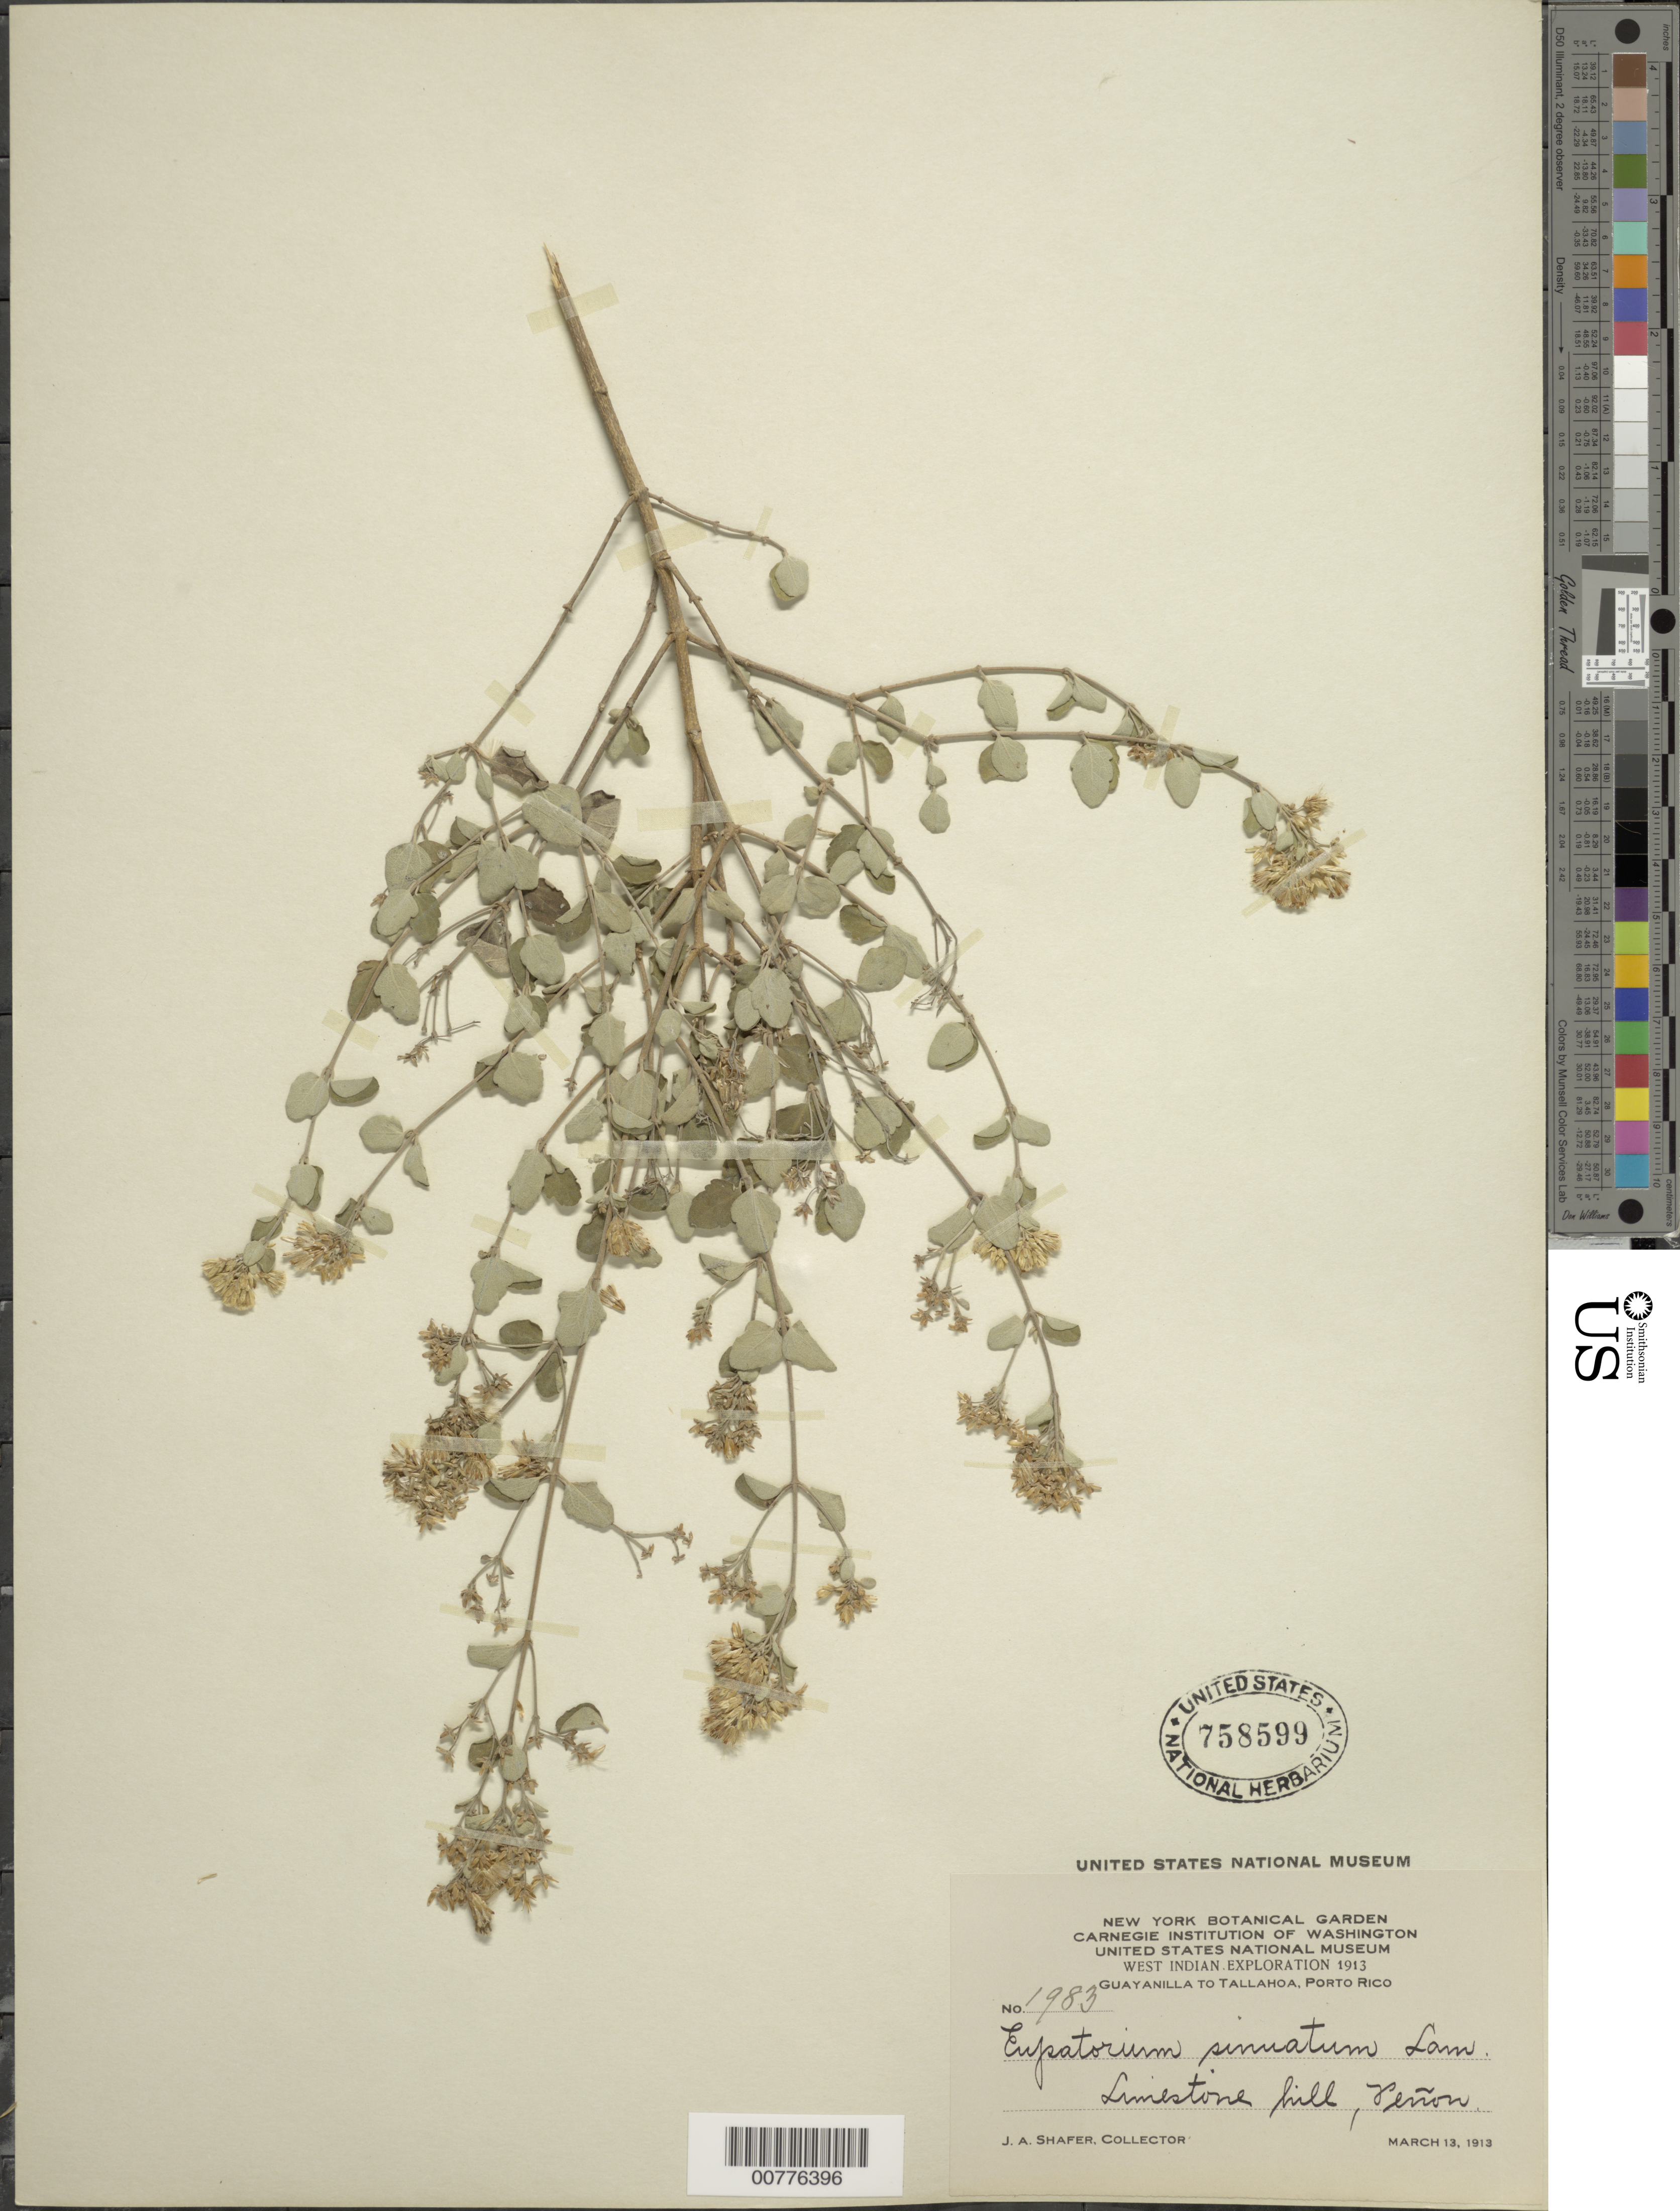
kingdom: Plantae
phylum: Tracheophyta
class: Magnoliopsida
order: Asterales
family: Asteraceae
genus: Chromolaena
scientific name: Chromolaena sinuata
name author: (Lam.) R.M. King & H. Rob.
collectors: J. A. Shafer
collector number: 1983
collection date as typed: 13 Mar 1913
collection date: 1913-03-13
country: Puerto Rico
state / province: Guayanilla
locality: Guayanilla to Tallahoa. Limestone hill. Peñon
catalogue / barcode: US 758599